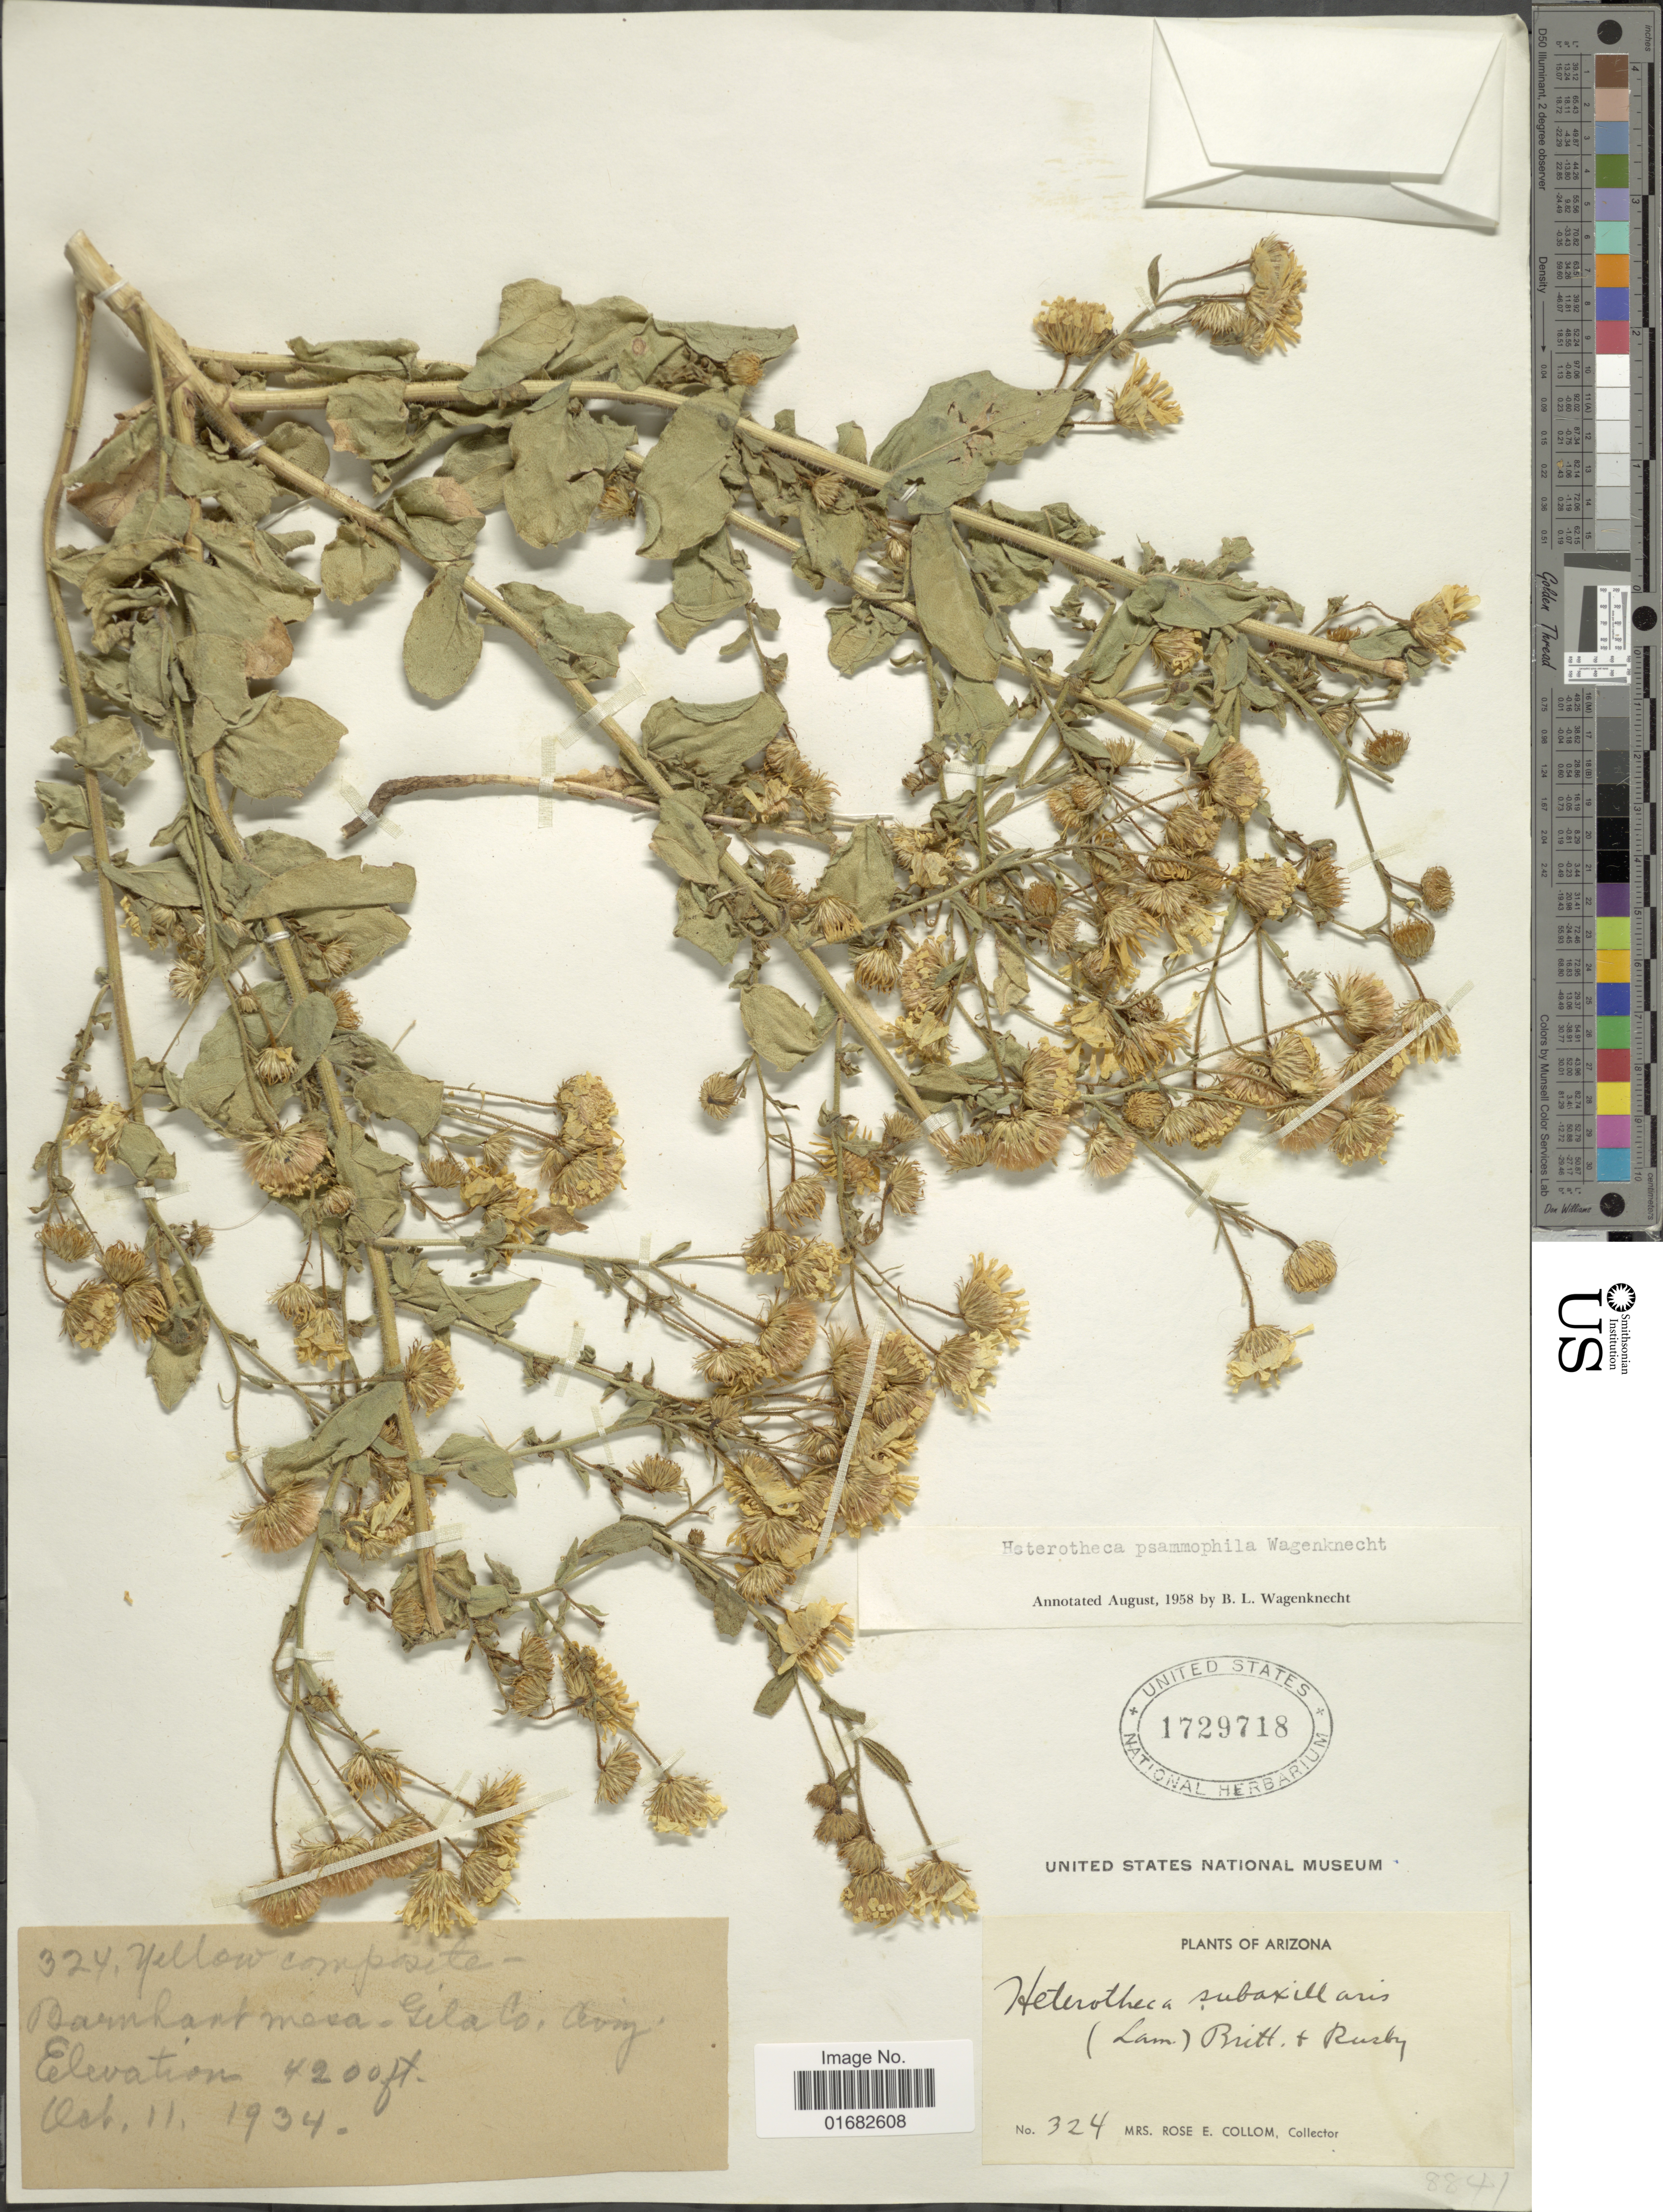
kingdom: Plantae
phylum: Tracheophyta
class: Magnoliopsida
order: Asterales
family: Asteraceae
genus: Heterotheca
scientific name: Heterotheca psammophila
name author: B. Wagenkn.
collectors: R. E. Collom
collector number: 324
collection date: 1934-10-11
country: United States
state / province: Arizona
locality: Barnhart mesa - Gila Co.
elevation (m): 1280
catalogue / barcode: US 1729718